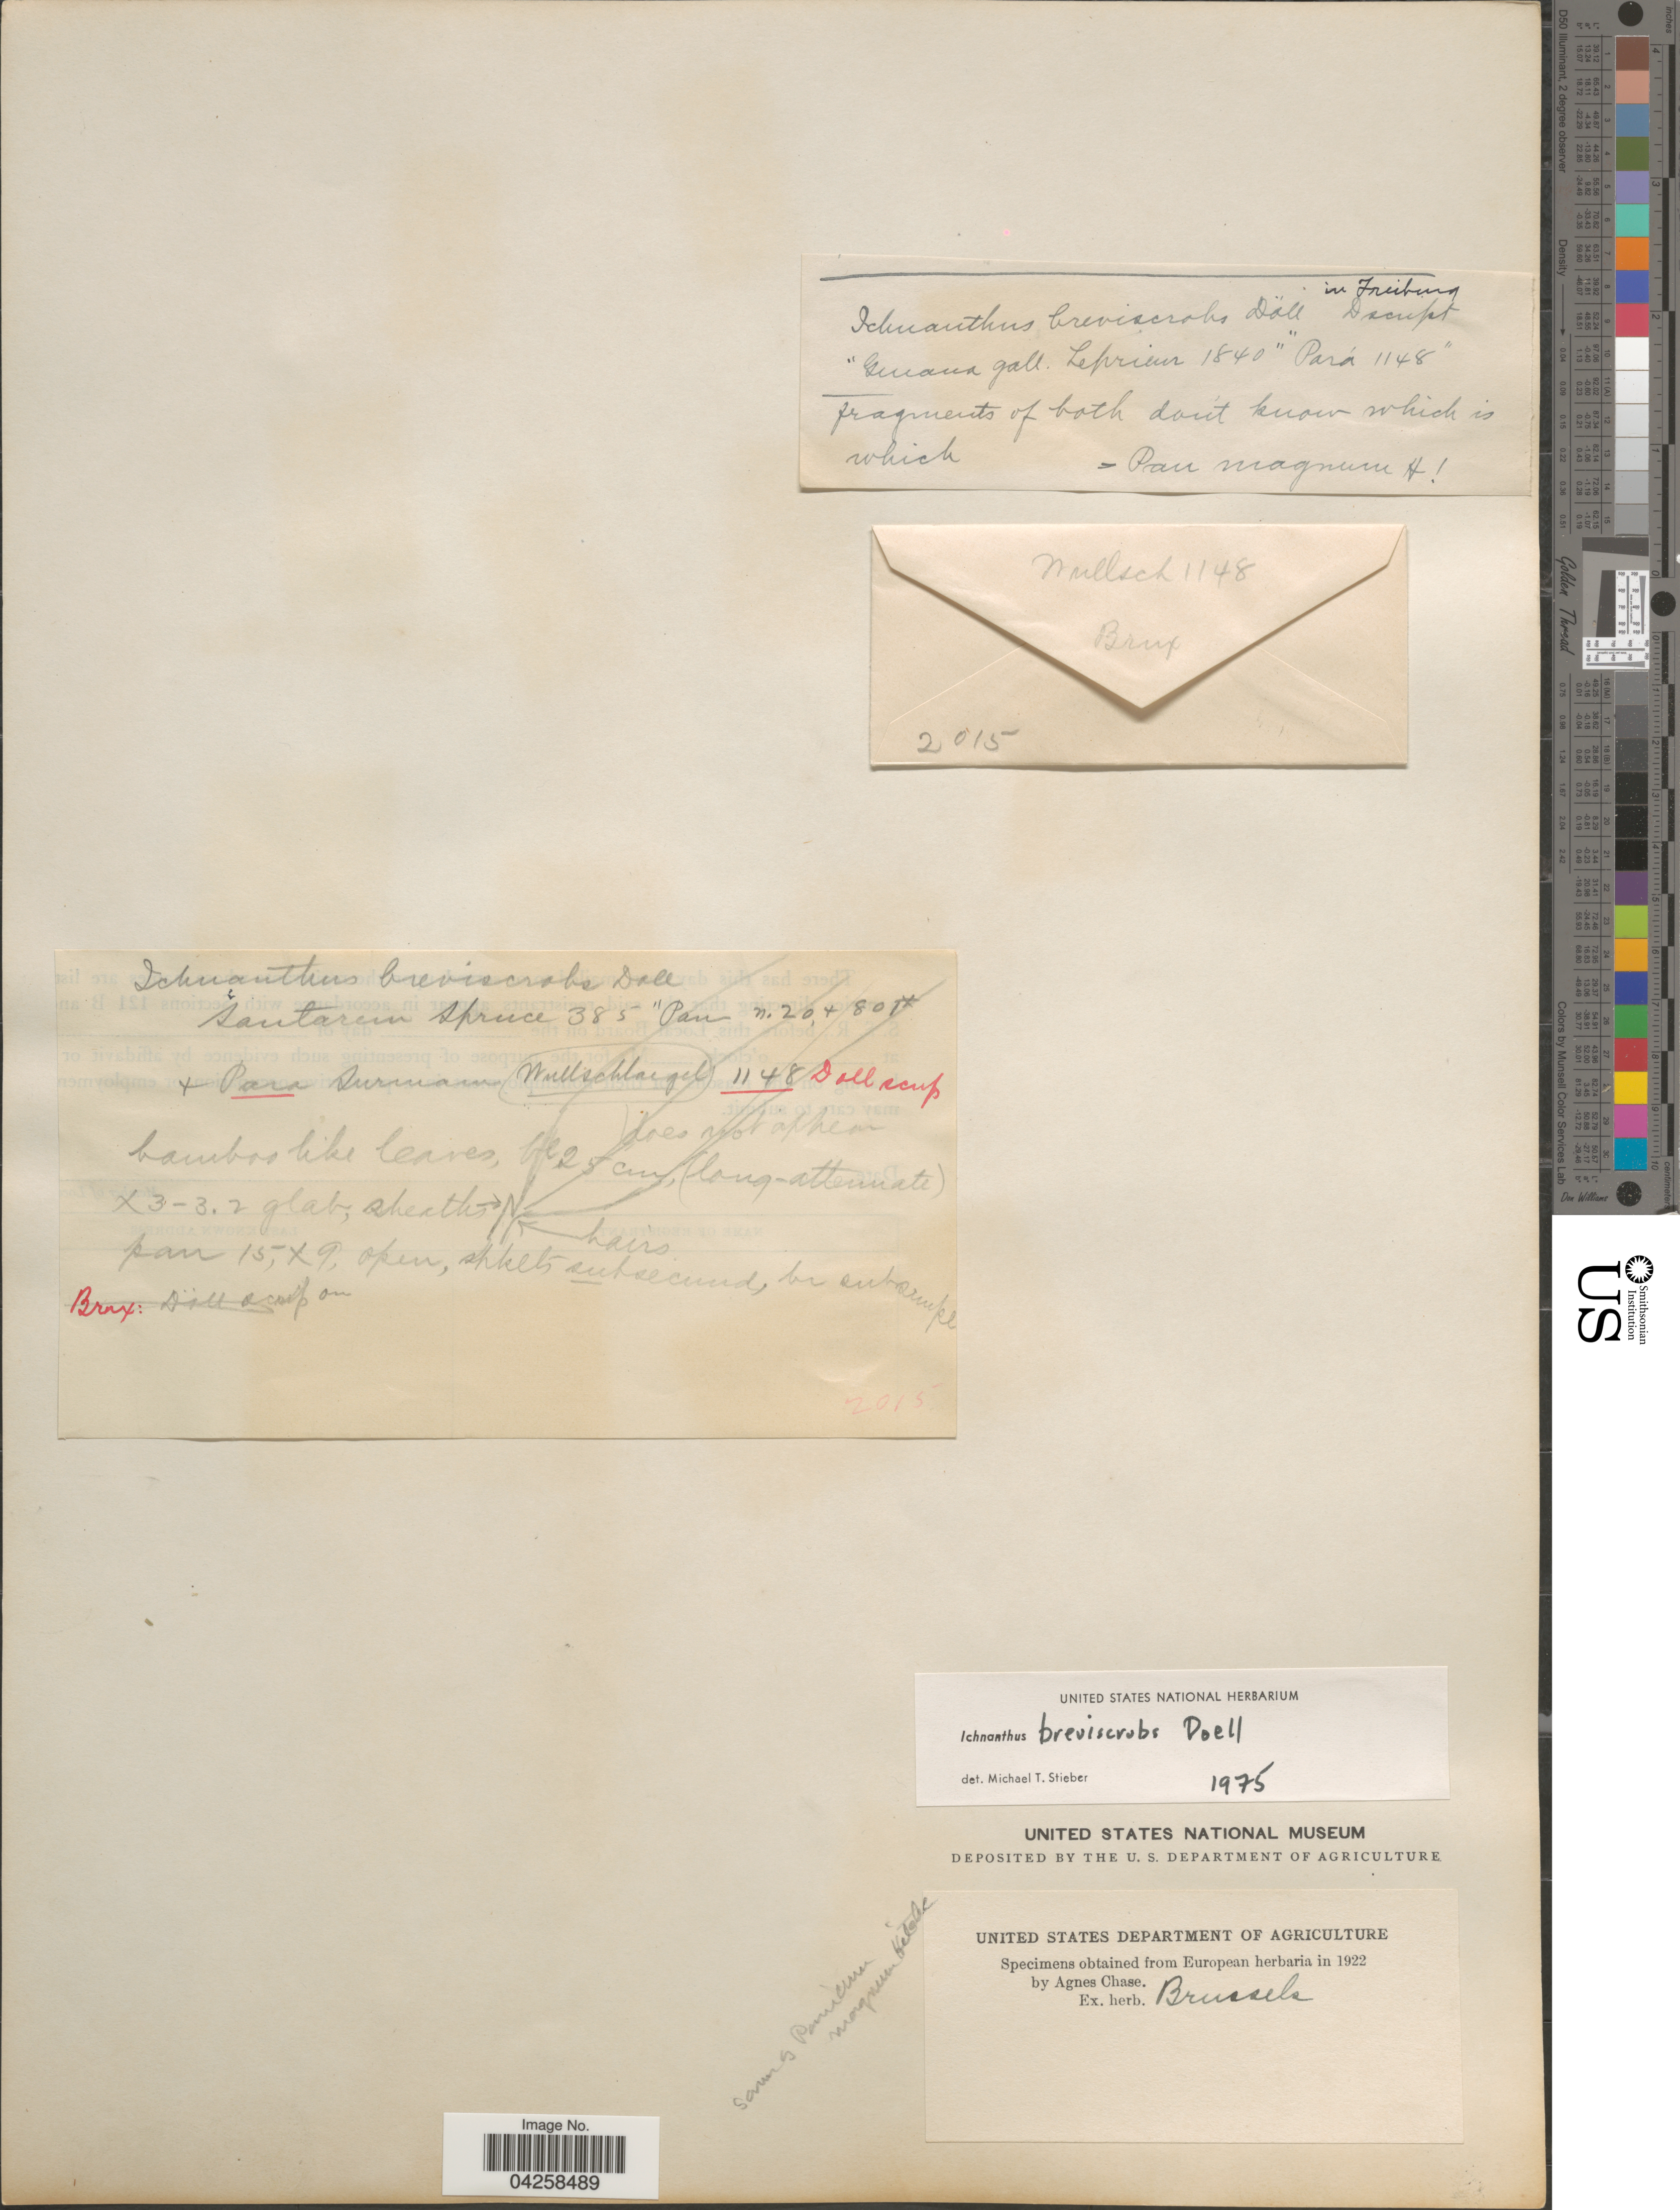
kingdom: Plantae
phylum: Tracheophyta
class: Liliopsida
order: Poales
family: Poaceae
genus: Ichnanthus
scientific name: Ichnanthus breviscrobs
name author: Döll in Mart.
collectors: Wullsch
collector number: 1148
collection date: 2015